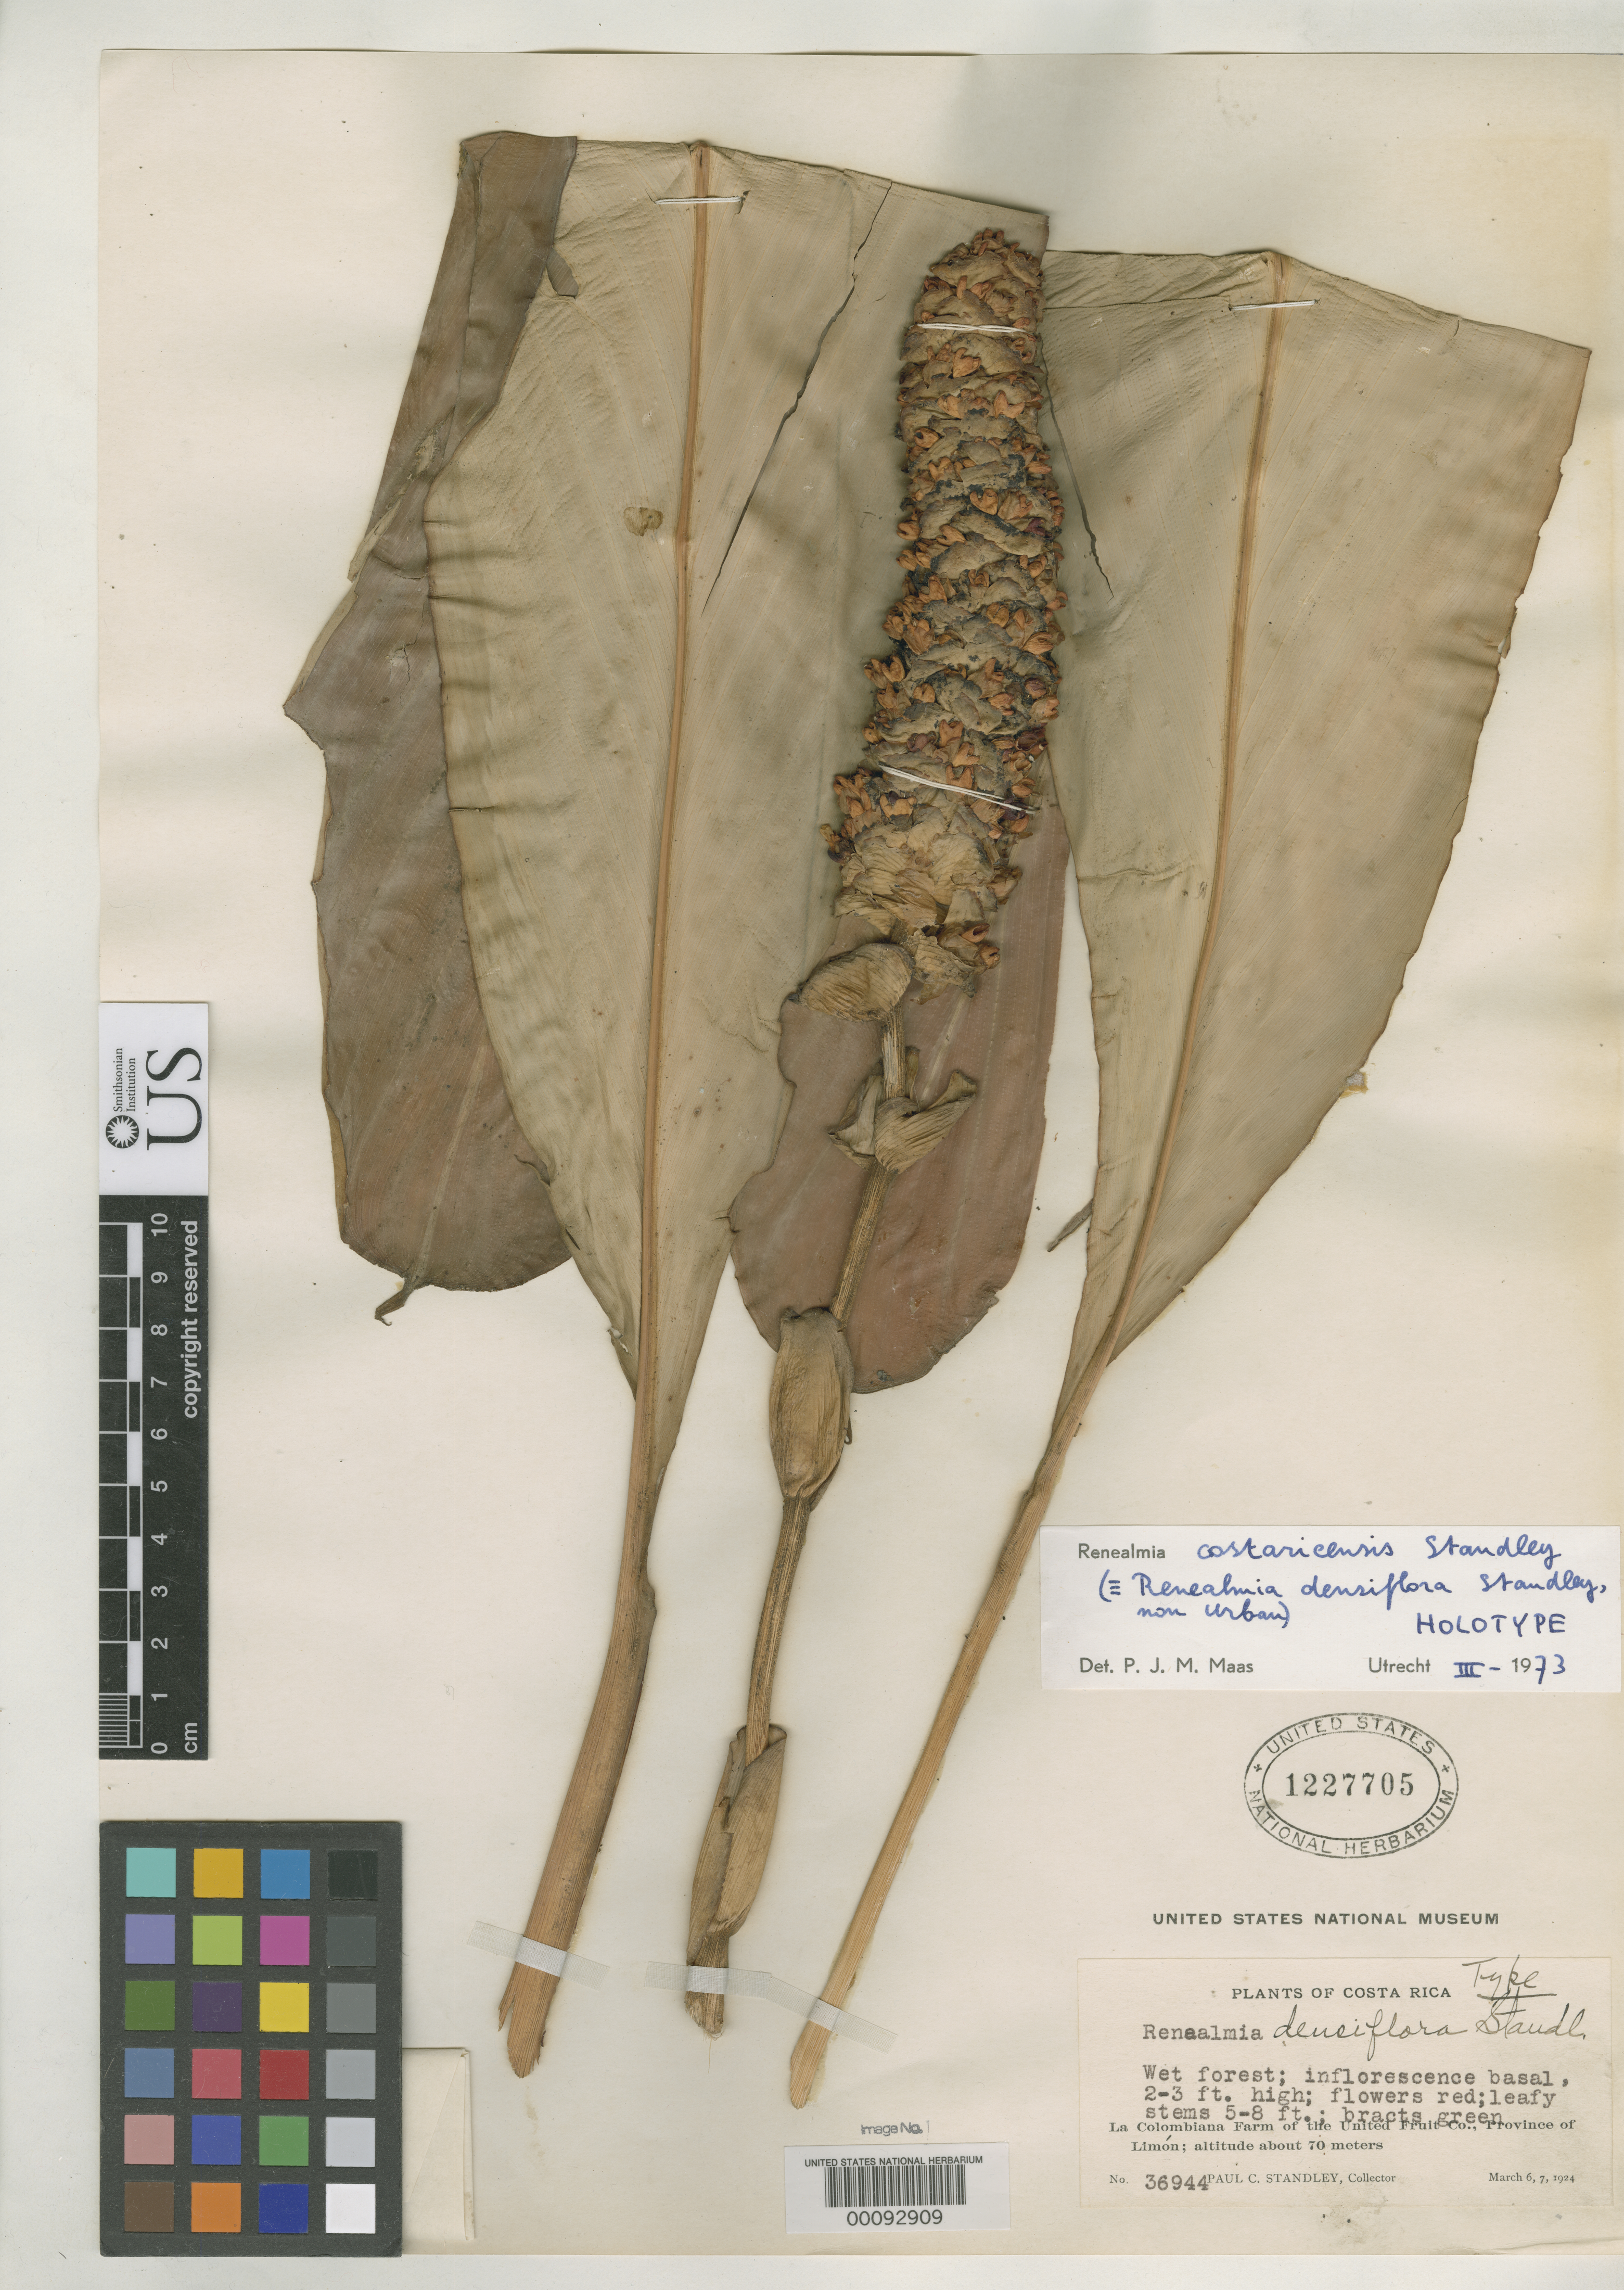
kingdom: Plantae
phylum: Tracheophyta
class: Liliopsida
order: Zingiberales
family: Zingiberaceae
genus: Renealmia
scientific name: Renealmia densiflora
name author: Standl.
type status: Holotype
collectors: P. C. Standley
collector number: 36944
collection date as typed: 06 Mar 1924 to 07 Mar 1924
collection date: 1924-03-06/1924-03-07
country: Costa Rica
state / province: Limón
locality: La Colombiana farm of the United Fruit Co.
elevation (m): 70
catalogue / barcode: US 1227705